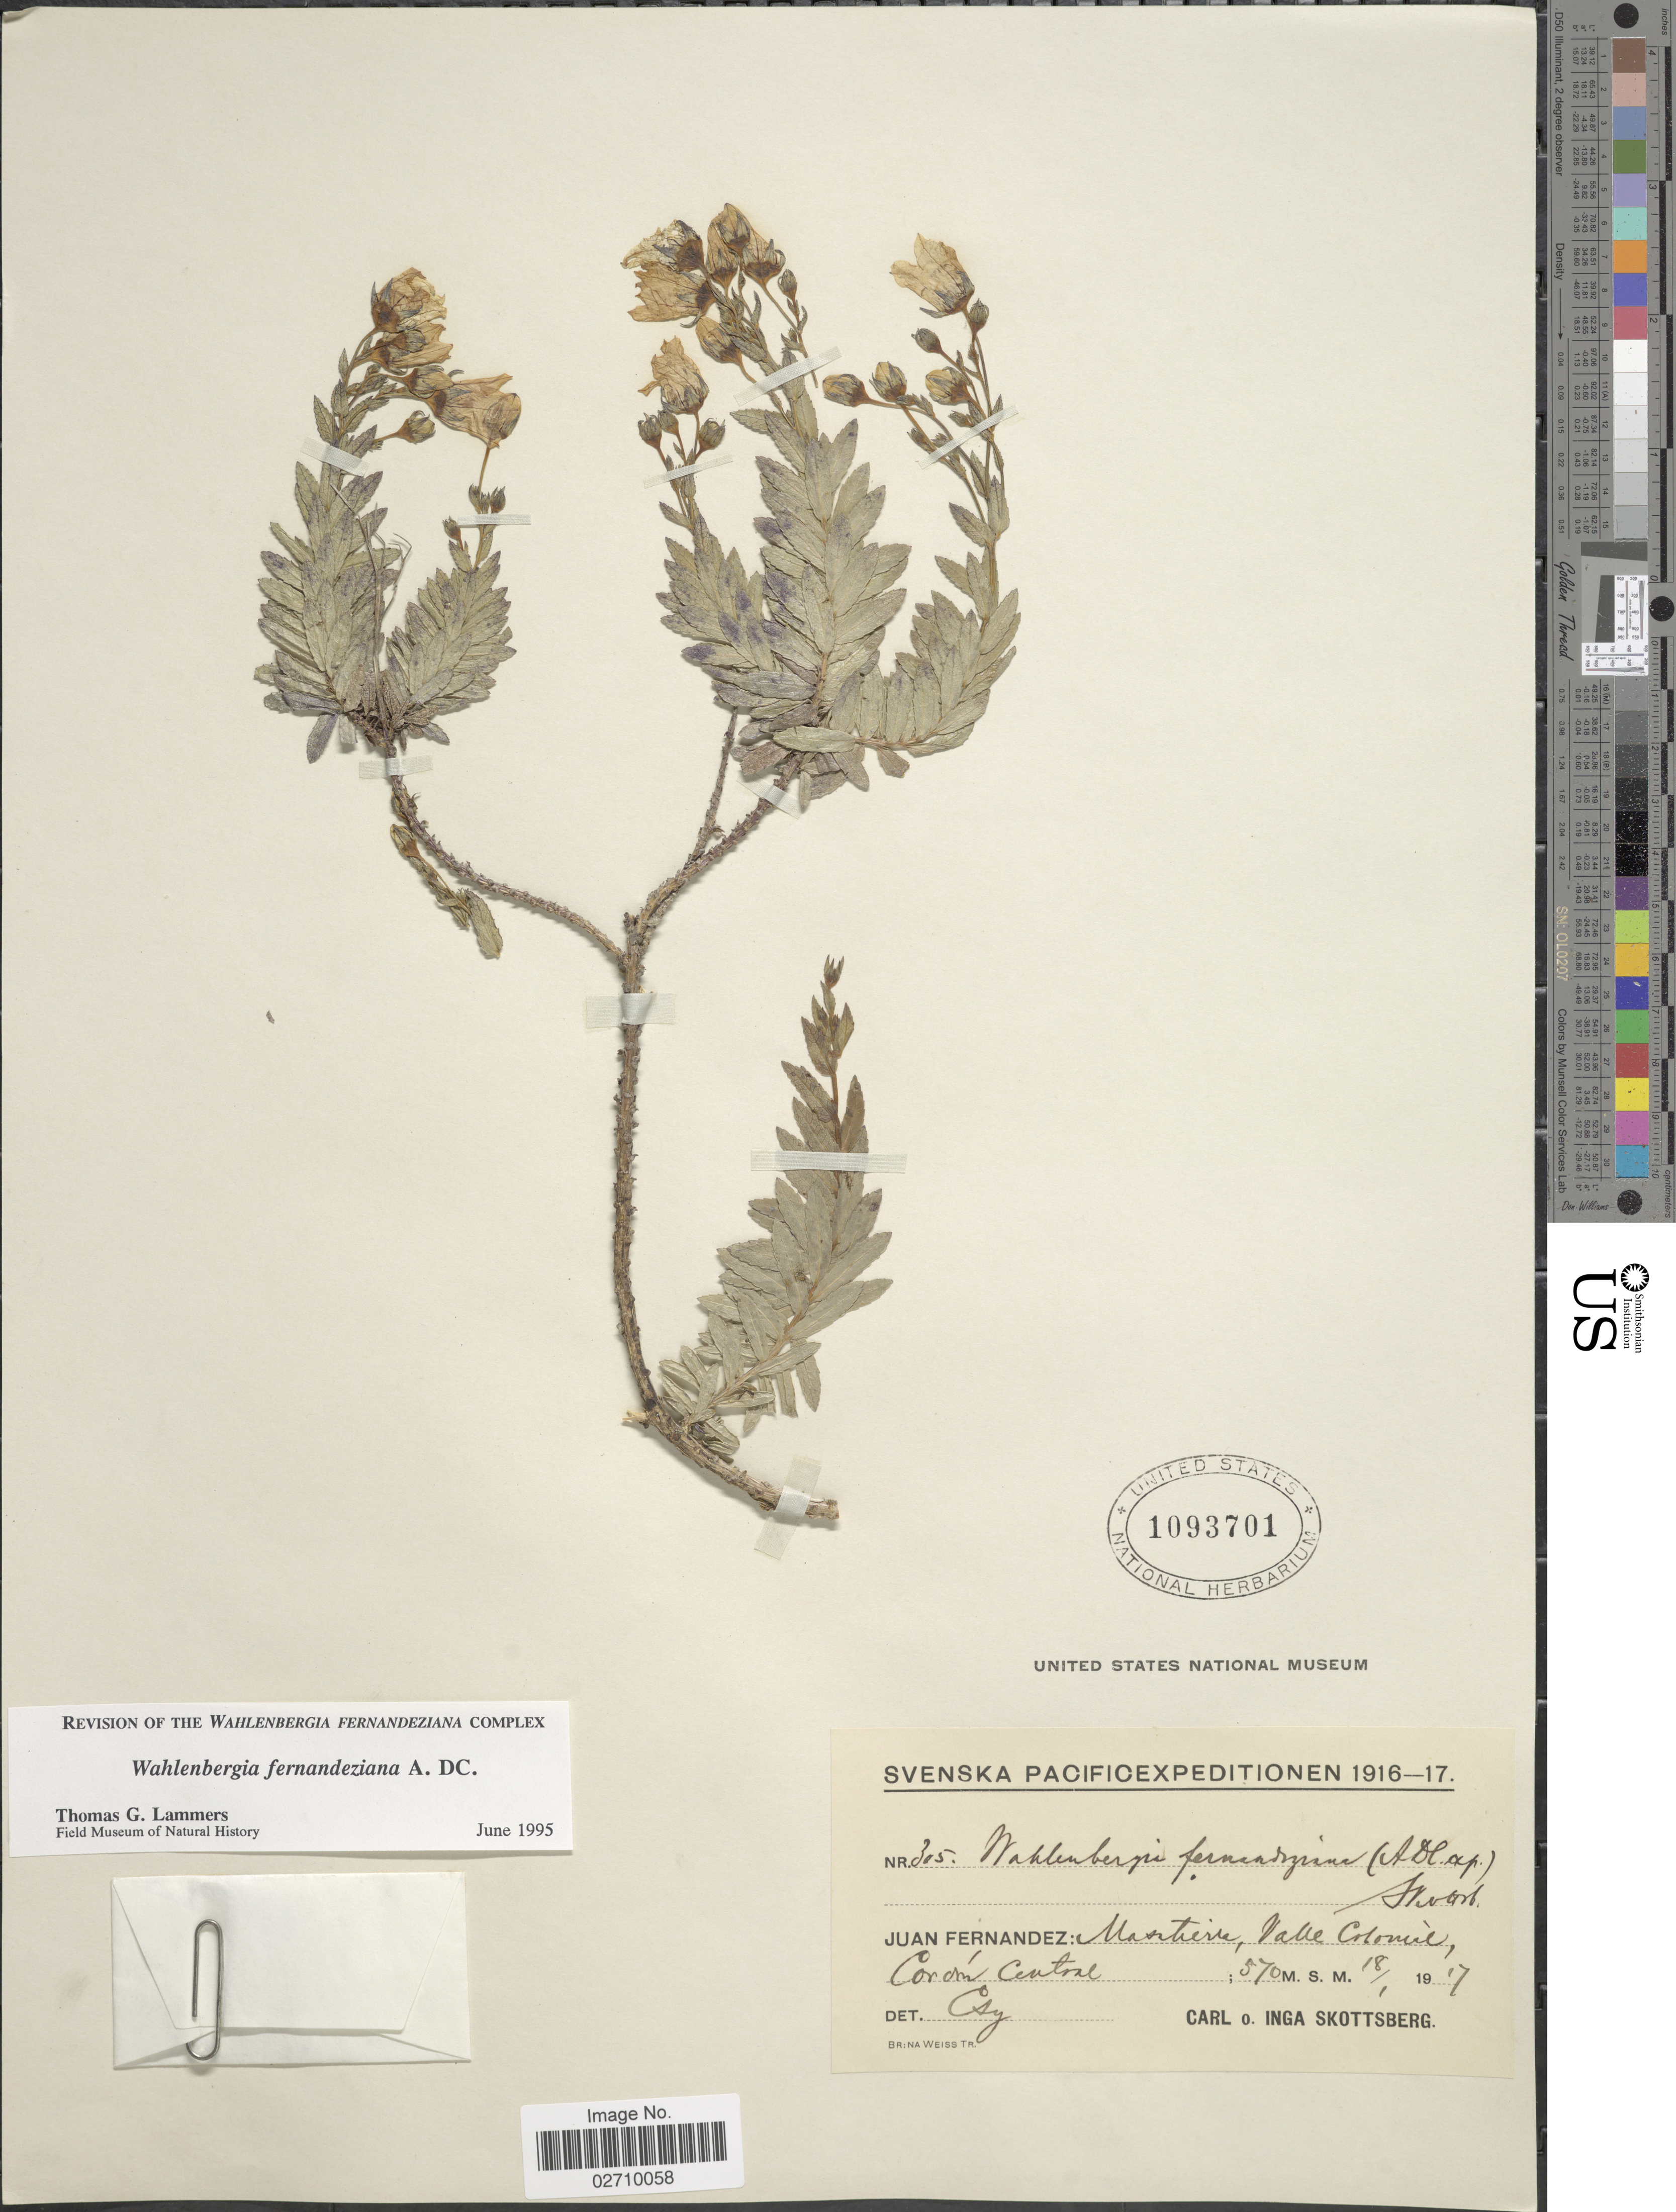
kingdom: Plantae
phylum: Tracheophyta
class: Magnoliopsida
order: Asterales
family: Campanulaceae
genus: Wahlenbergia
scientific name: Wahlenbergia fernandeziana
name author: A. DC.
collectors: C. Skottsberg & I. Skottsberg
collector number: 305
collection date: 1917-01-18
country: Chile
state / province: Valparaíso (V)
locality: Juan Fernandez: Masatierra, Valle Colonie, Coron Central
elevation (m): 570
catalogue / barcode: US 1093701